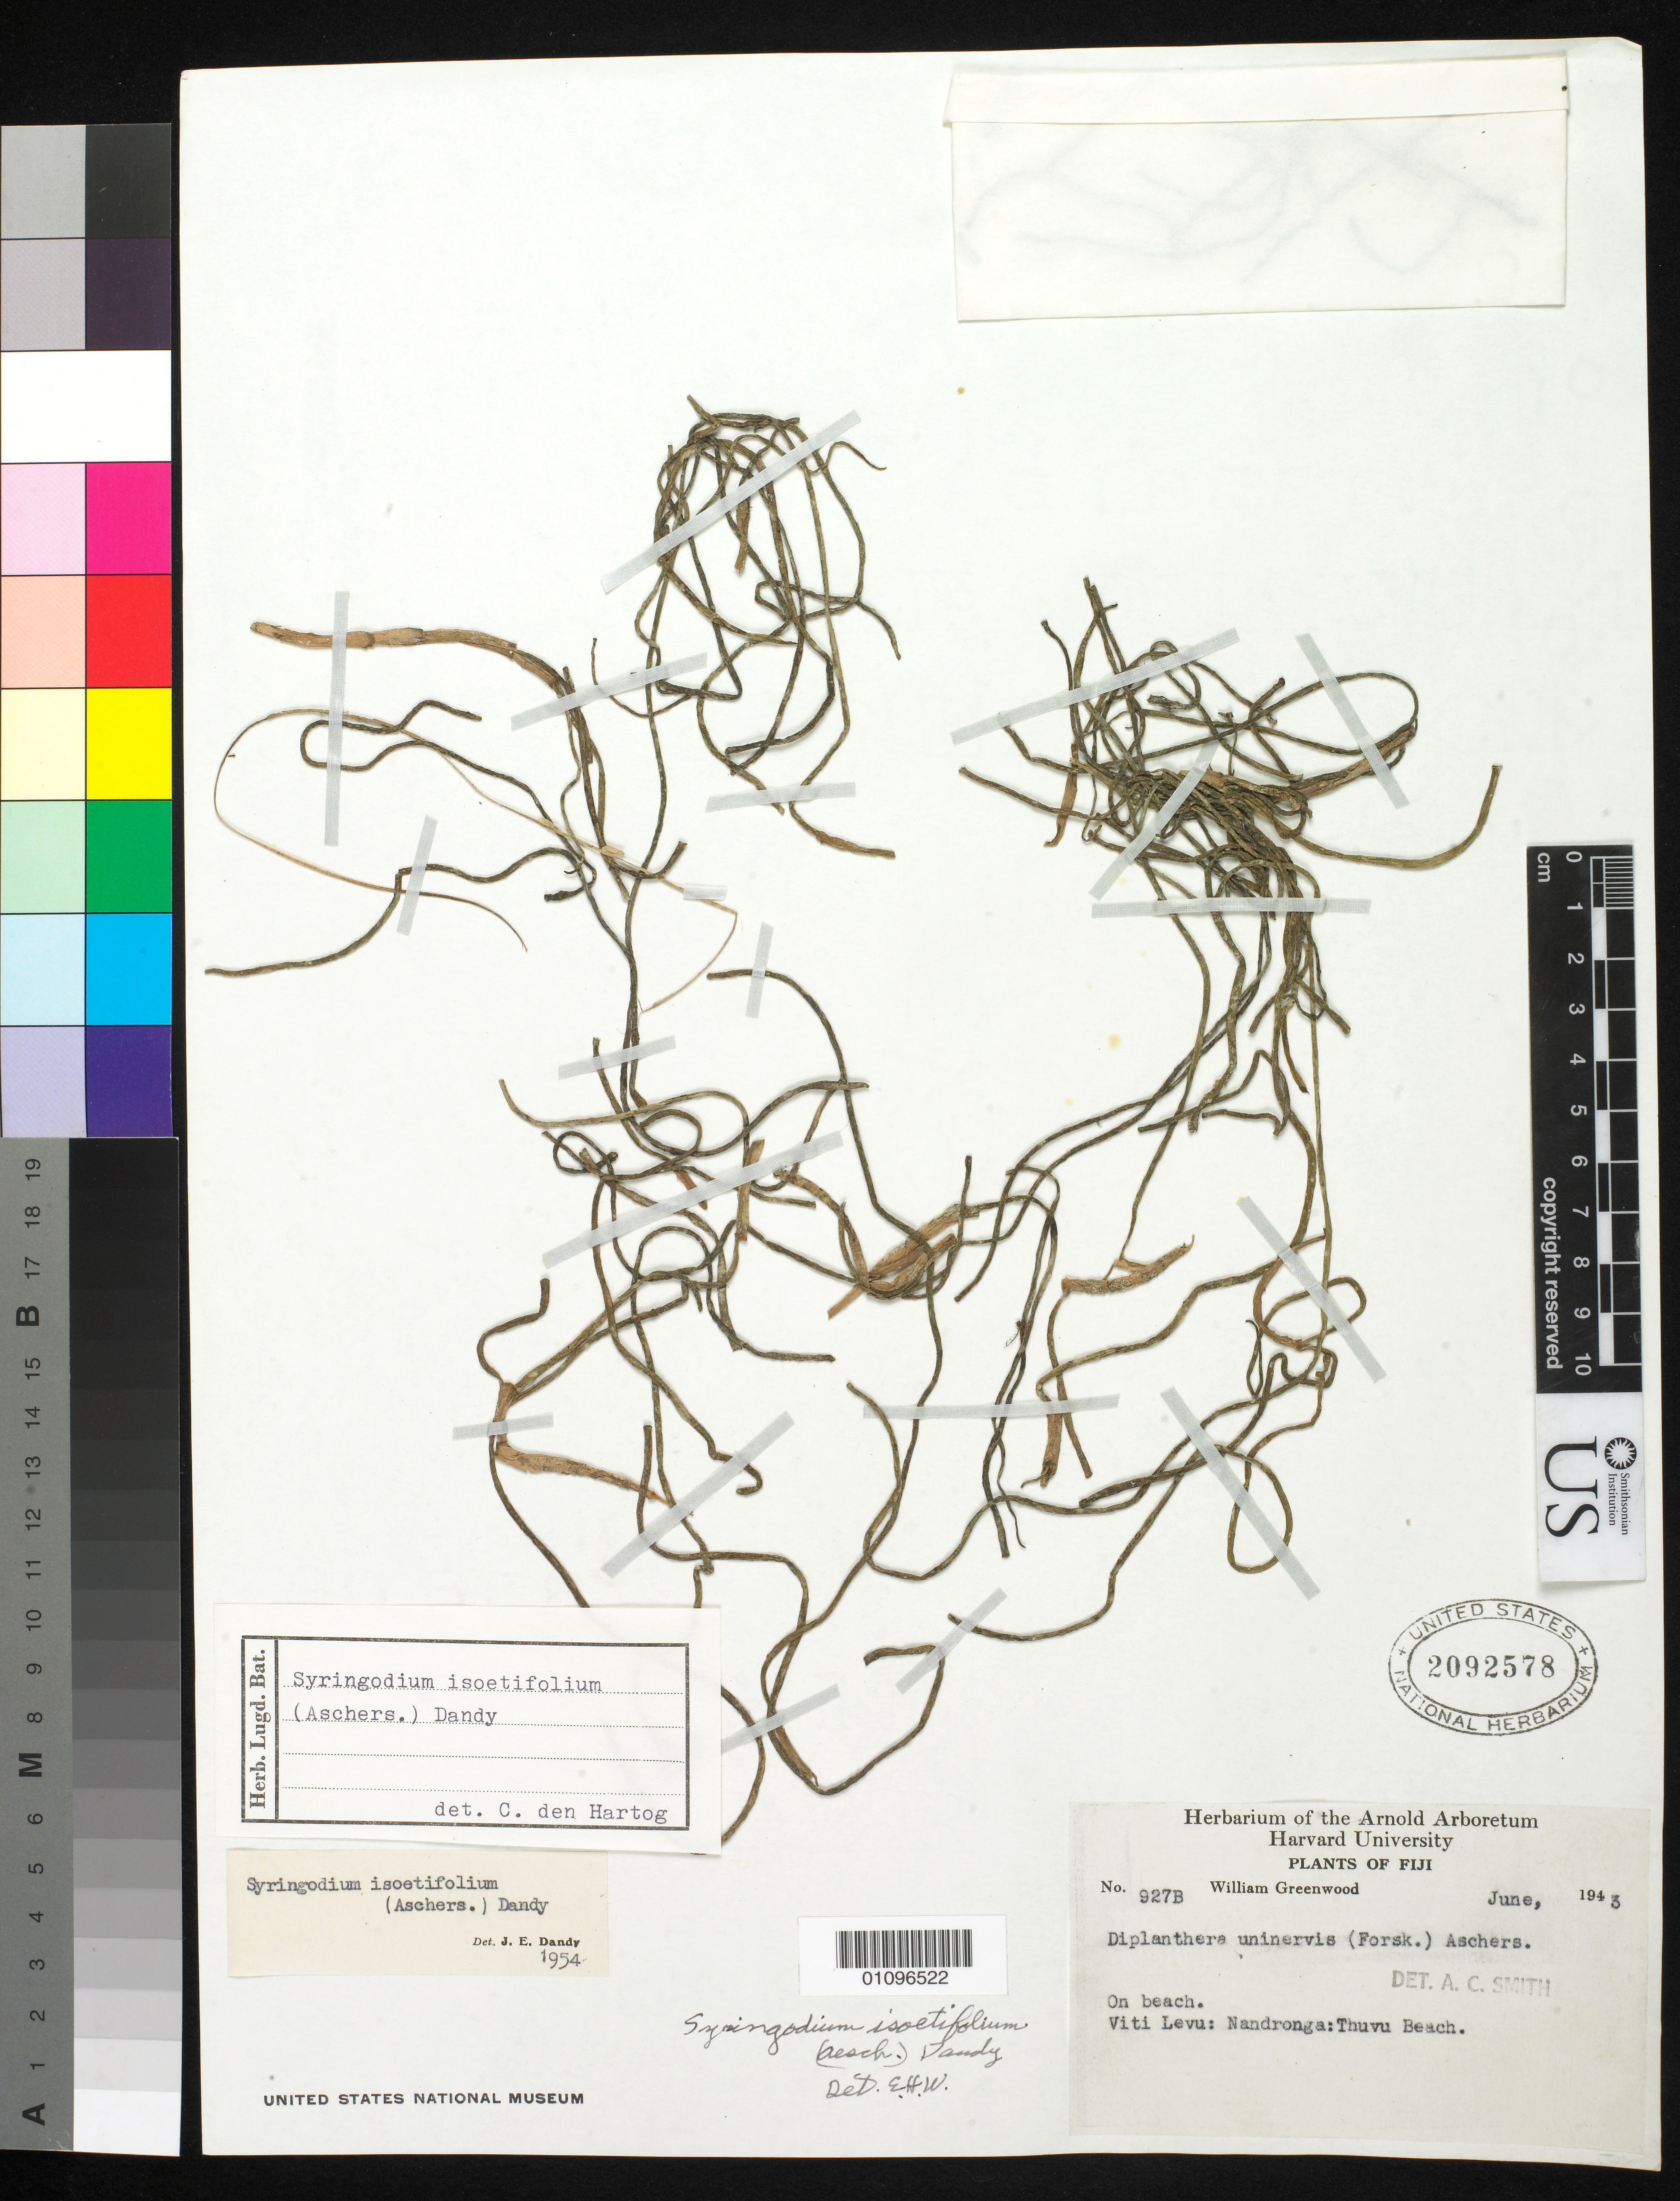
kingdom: Plantae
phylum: Tracheophyta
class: Liliopsida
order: Alismatales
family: Cymodoceaceae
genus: Syringodium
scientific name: Syringodium isoetifolium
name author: (Asch.) Dandy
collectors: W. Greenwood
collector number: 927B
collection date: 1943-06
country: Fiji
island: Viti Levu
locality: Viti Levu: Nandronga: Thuvu Beach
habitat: On beach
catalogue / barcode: US 2092578